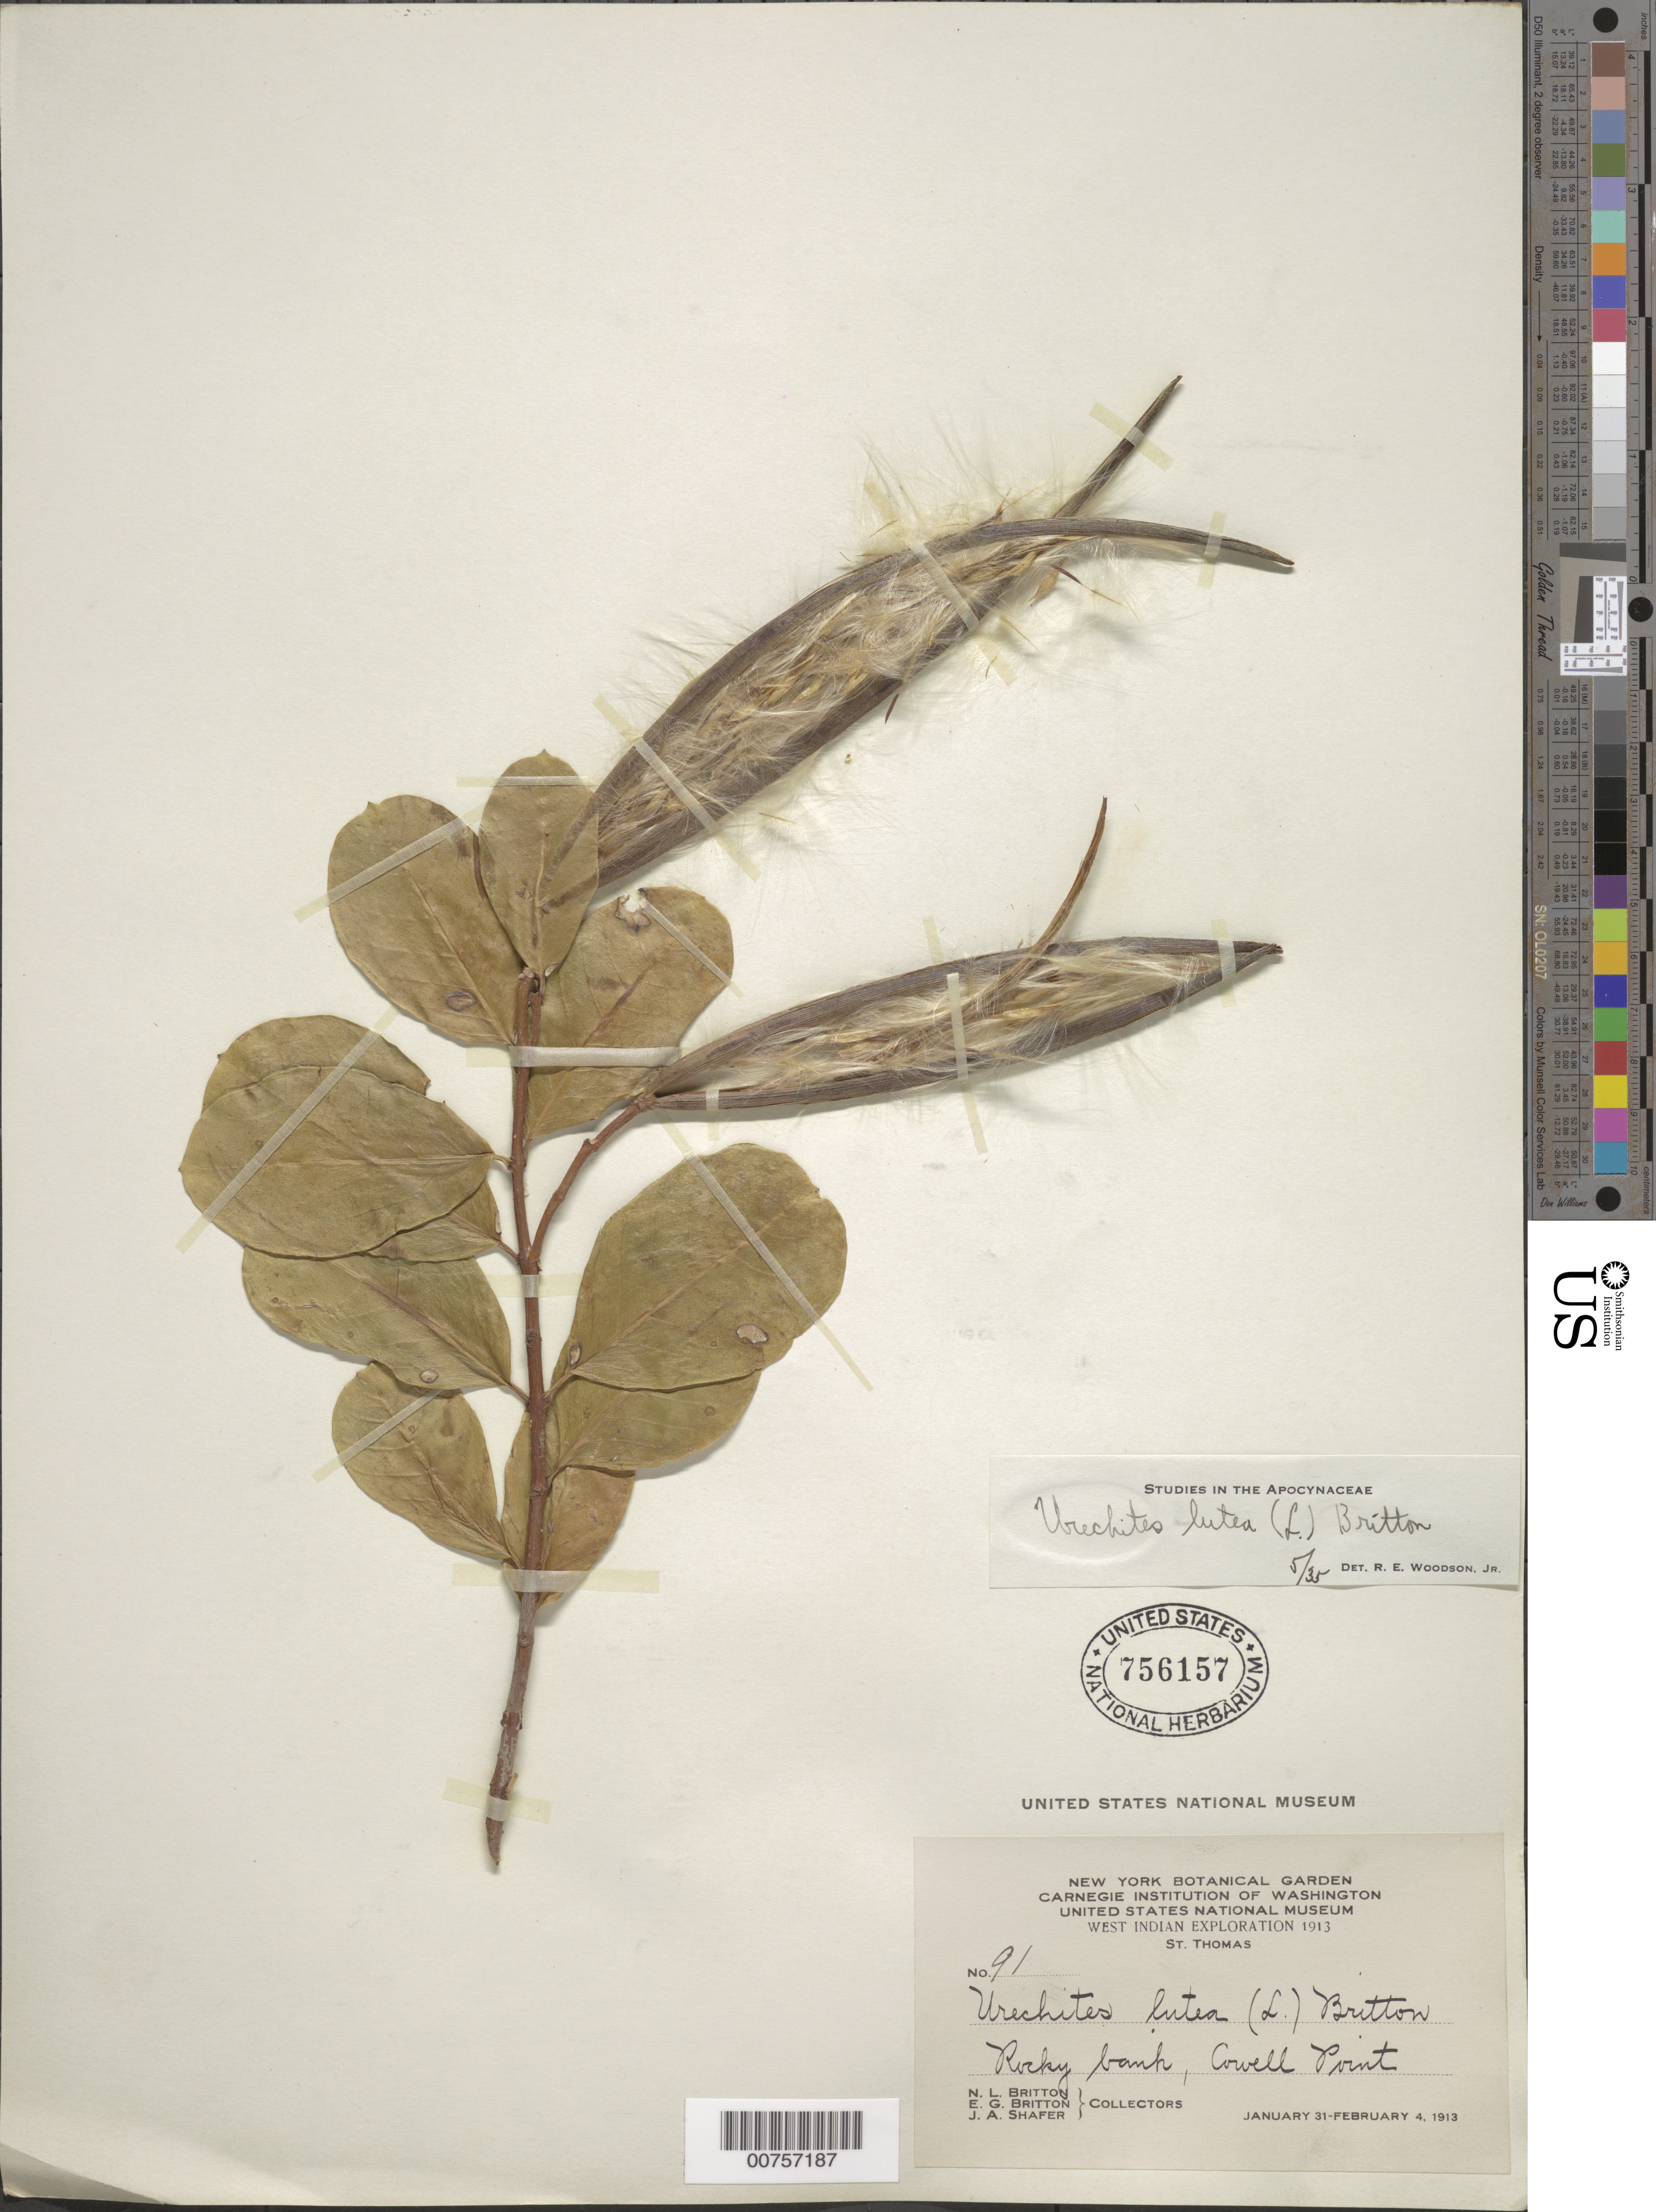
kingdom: Plantae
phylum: Tracheophyta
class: Magnoliopsida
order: Gentianales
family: Apocynaceae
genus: Pentalinon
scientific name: Pentalinon luteum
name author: (L.) B.F. Hansen & Wunderlin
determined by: Woodson, R. E., Jr.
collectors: N. Britton, E. G. Britton & J. A. Shafer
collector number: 91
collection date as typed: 31 Jan 1913 to 04 Feb 1913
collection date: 1913-01-31/1913-02-04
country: U.S. Virgin Islands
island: St. Thomas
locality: Cowell Point.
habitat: Rocky bank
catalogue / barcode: US 756157